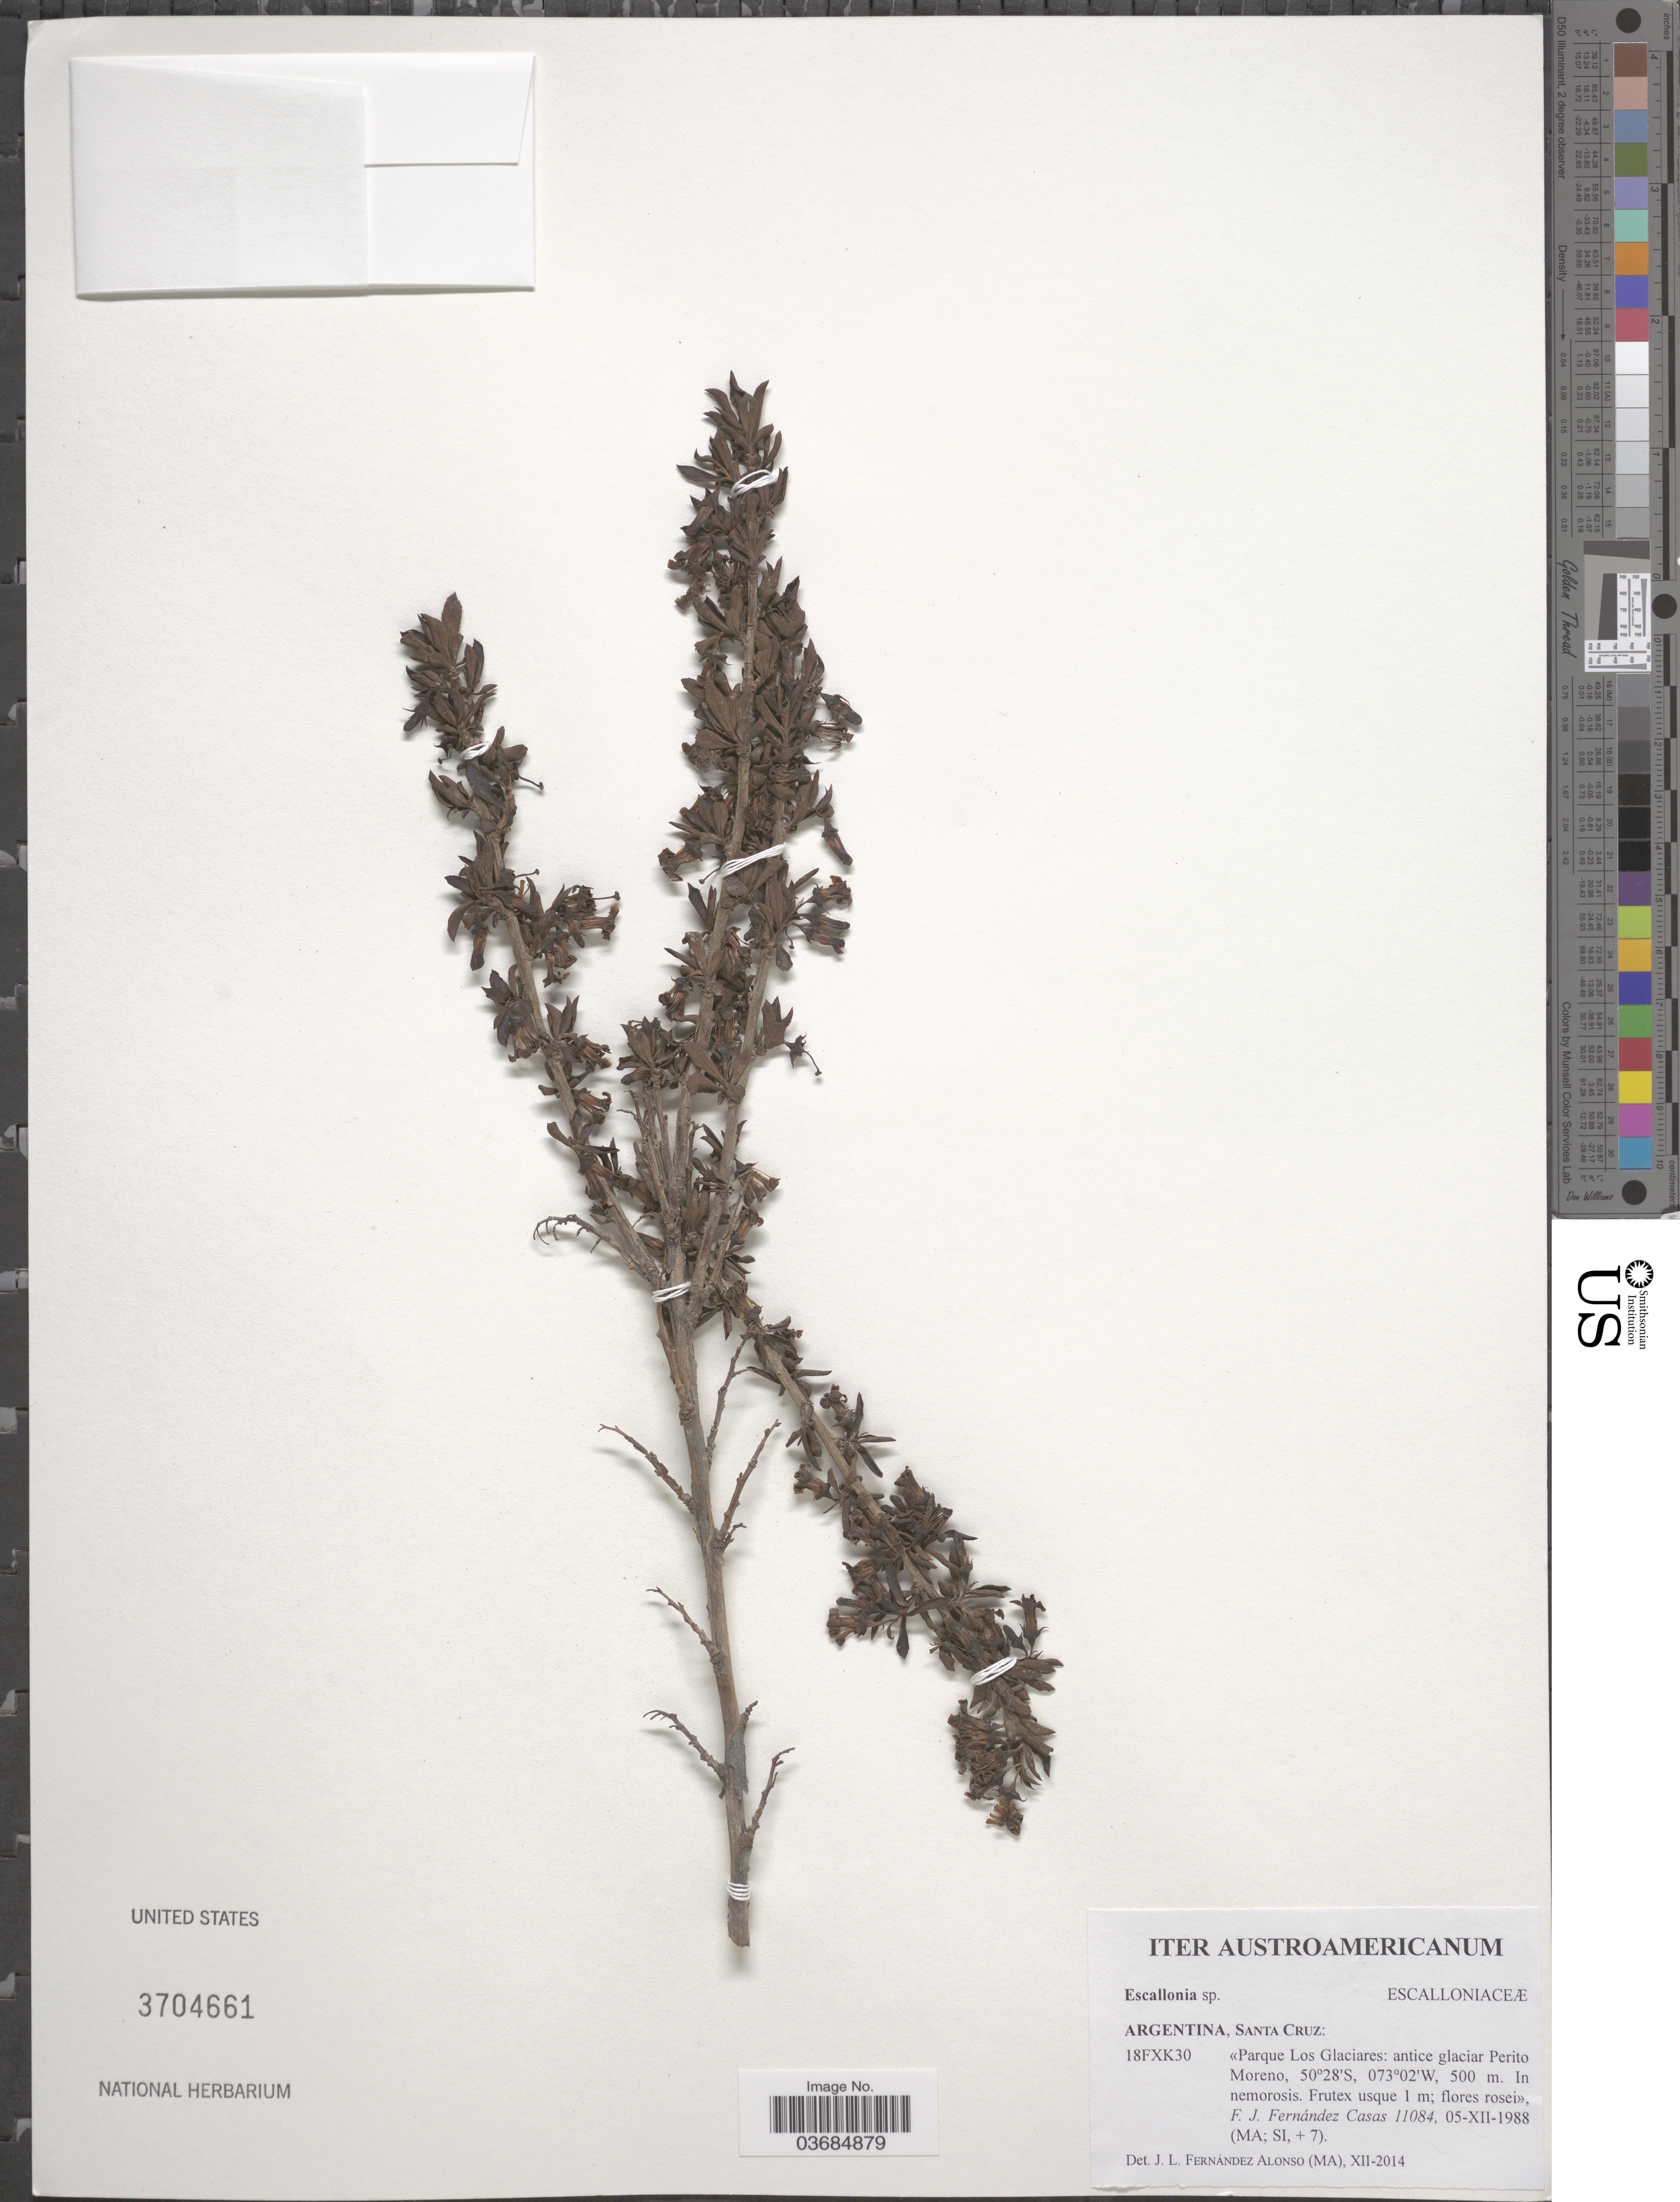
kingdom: Plantae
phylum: Tracheophyta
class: Magnoliopsida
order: Escalloniales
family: Escalloniaceae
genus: Escallonia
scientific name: Escallonia sp.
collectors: F. J. Fernández Casas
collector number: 11084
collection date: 1988-12-05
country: Argentina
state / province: Santa Cruz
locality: Iter Austroamericanum. 18FXK30 <Parque Los Glaciares: antice glaciar Perito Moreno>.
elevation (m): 500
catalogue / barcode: US 3704661